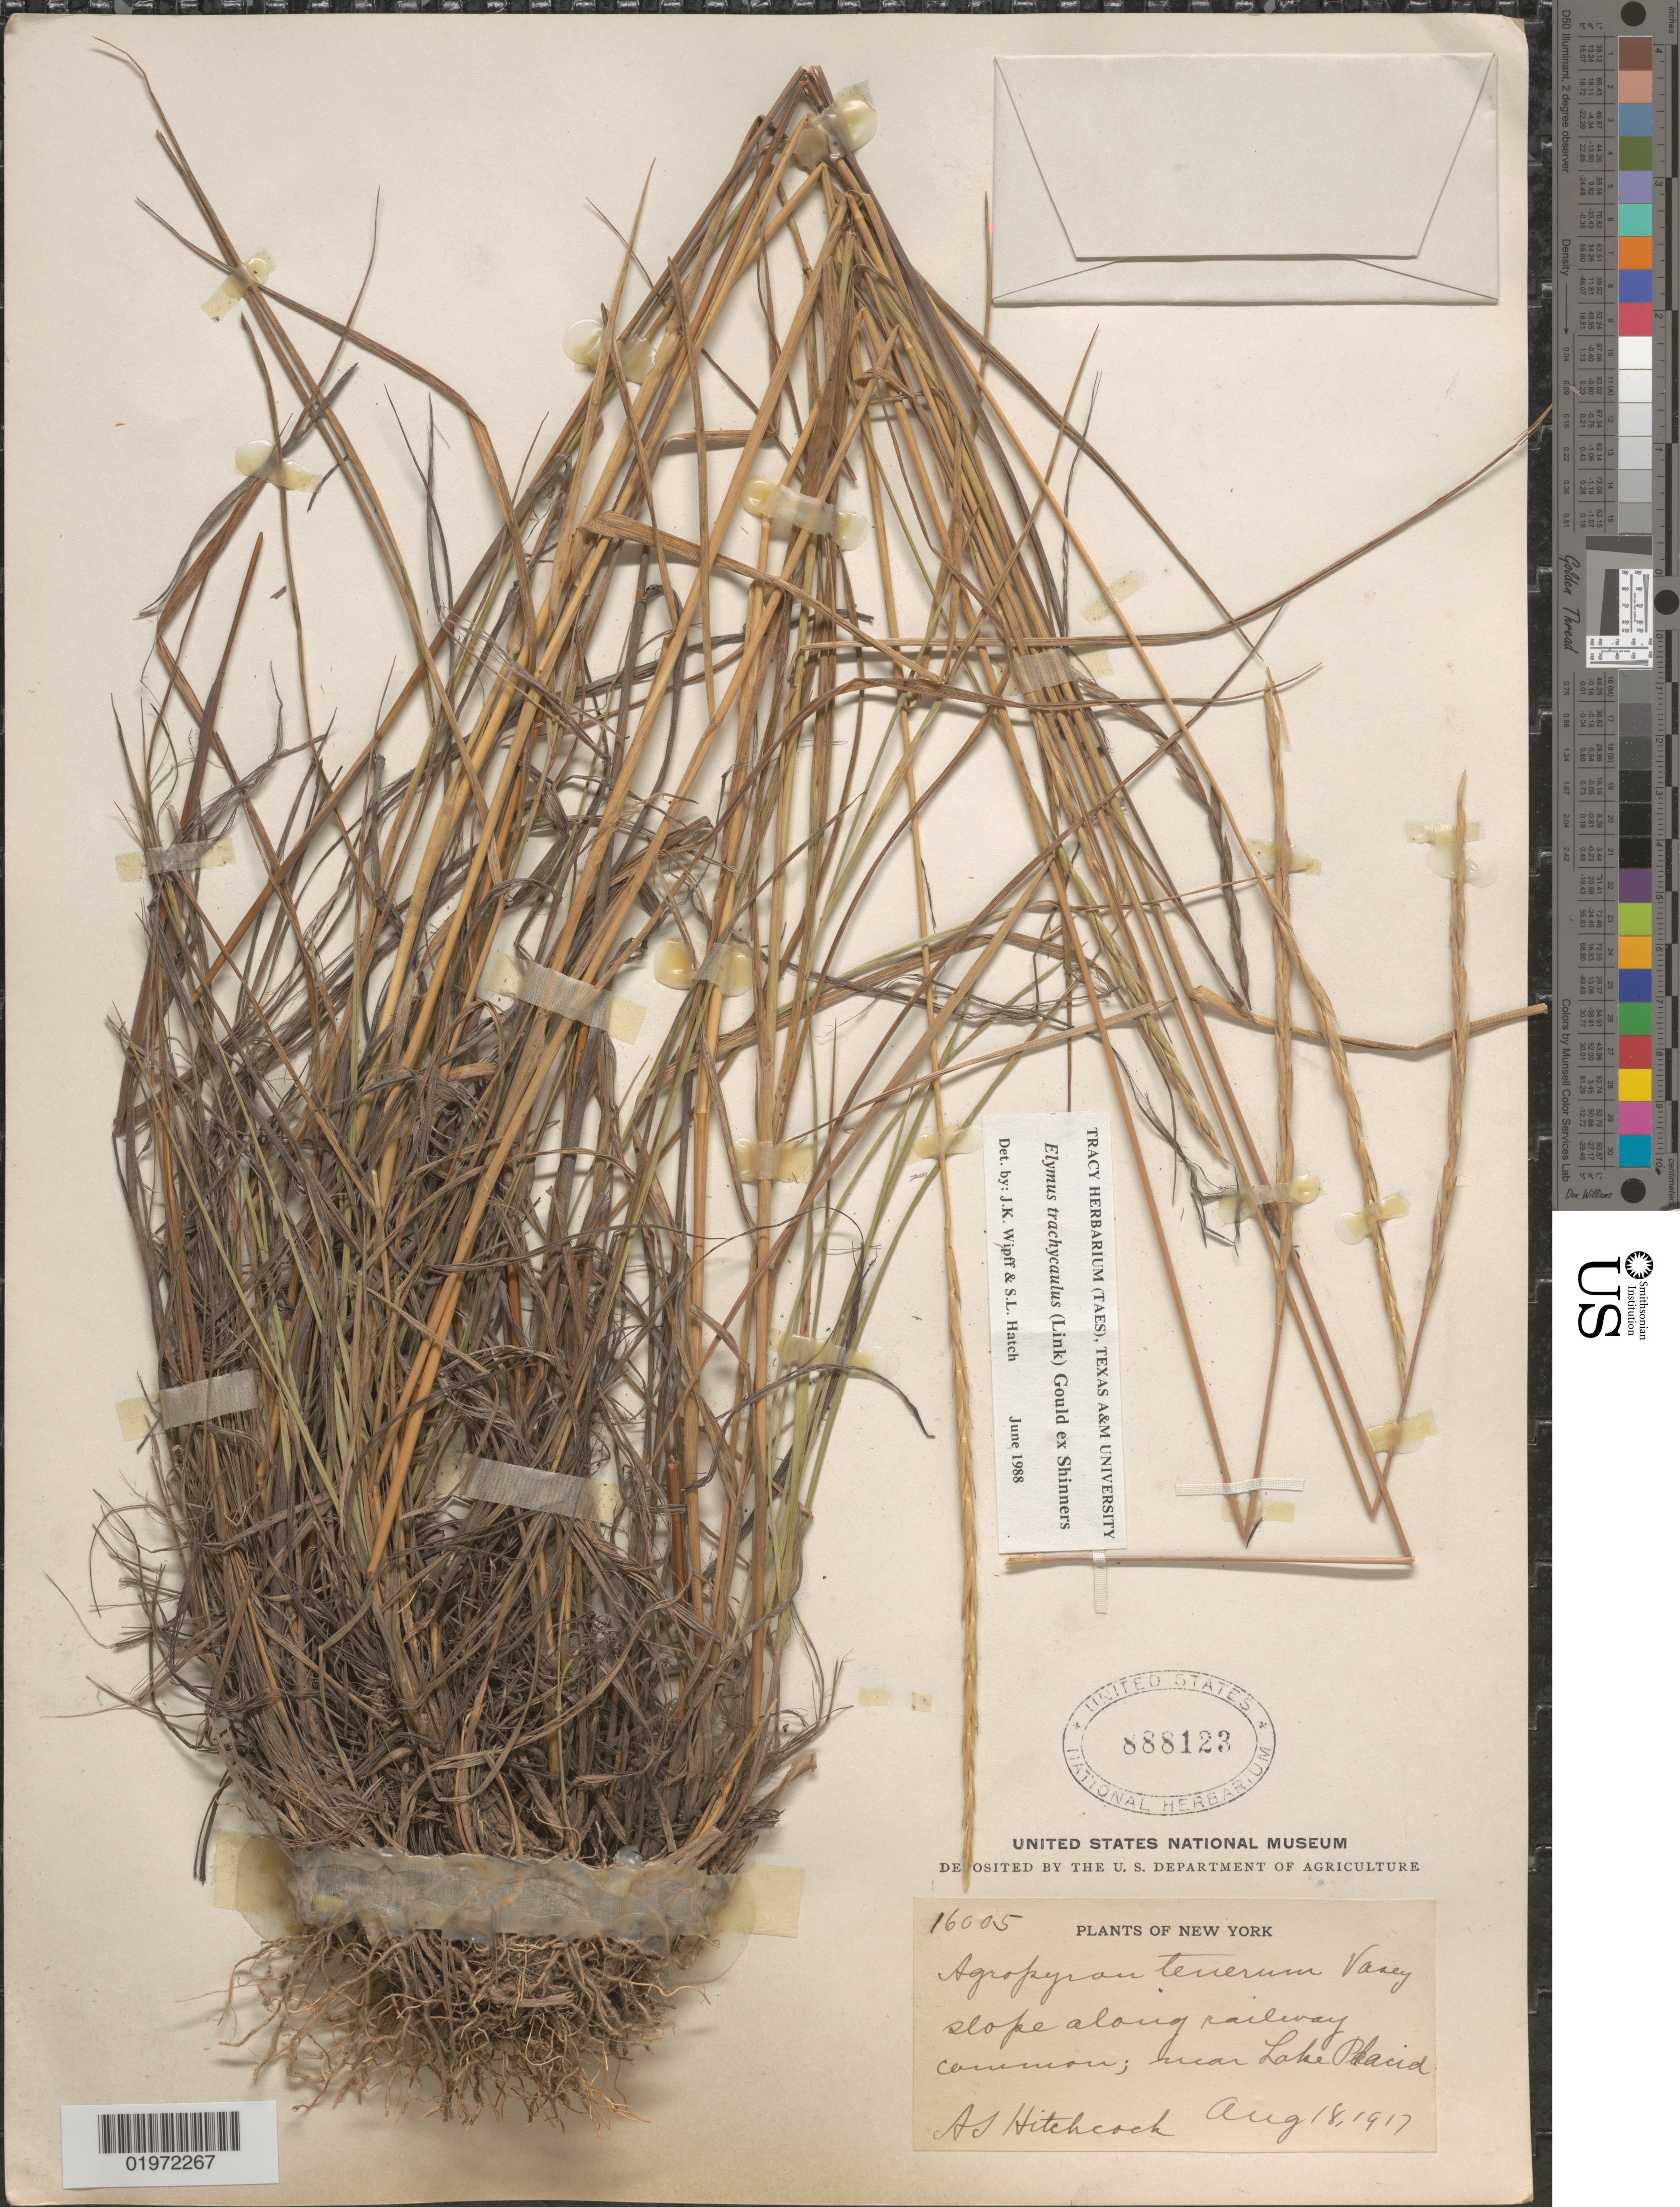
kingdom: Plantae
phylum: Tracheophyta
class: Liliopsida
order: Poales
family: Poaceae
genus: Elymus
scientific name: Elymus trachycaulus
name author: (Link) Gould ex Shinners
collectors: A. S. Hitchcock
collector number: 16005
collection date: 1917-08-18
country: United States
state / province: New York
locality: Slope along railway. Common; near Lake Placid.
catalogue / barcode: US 888123